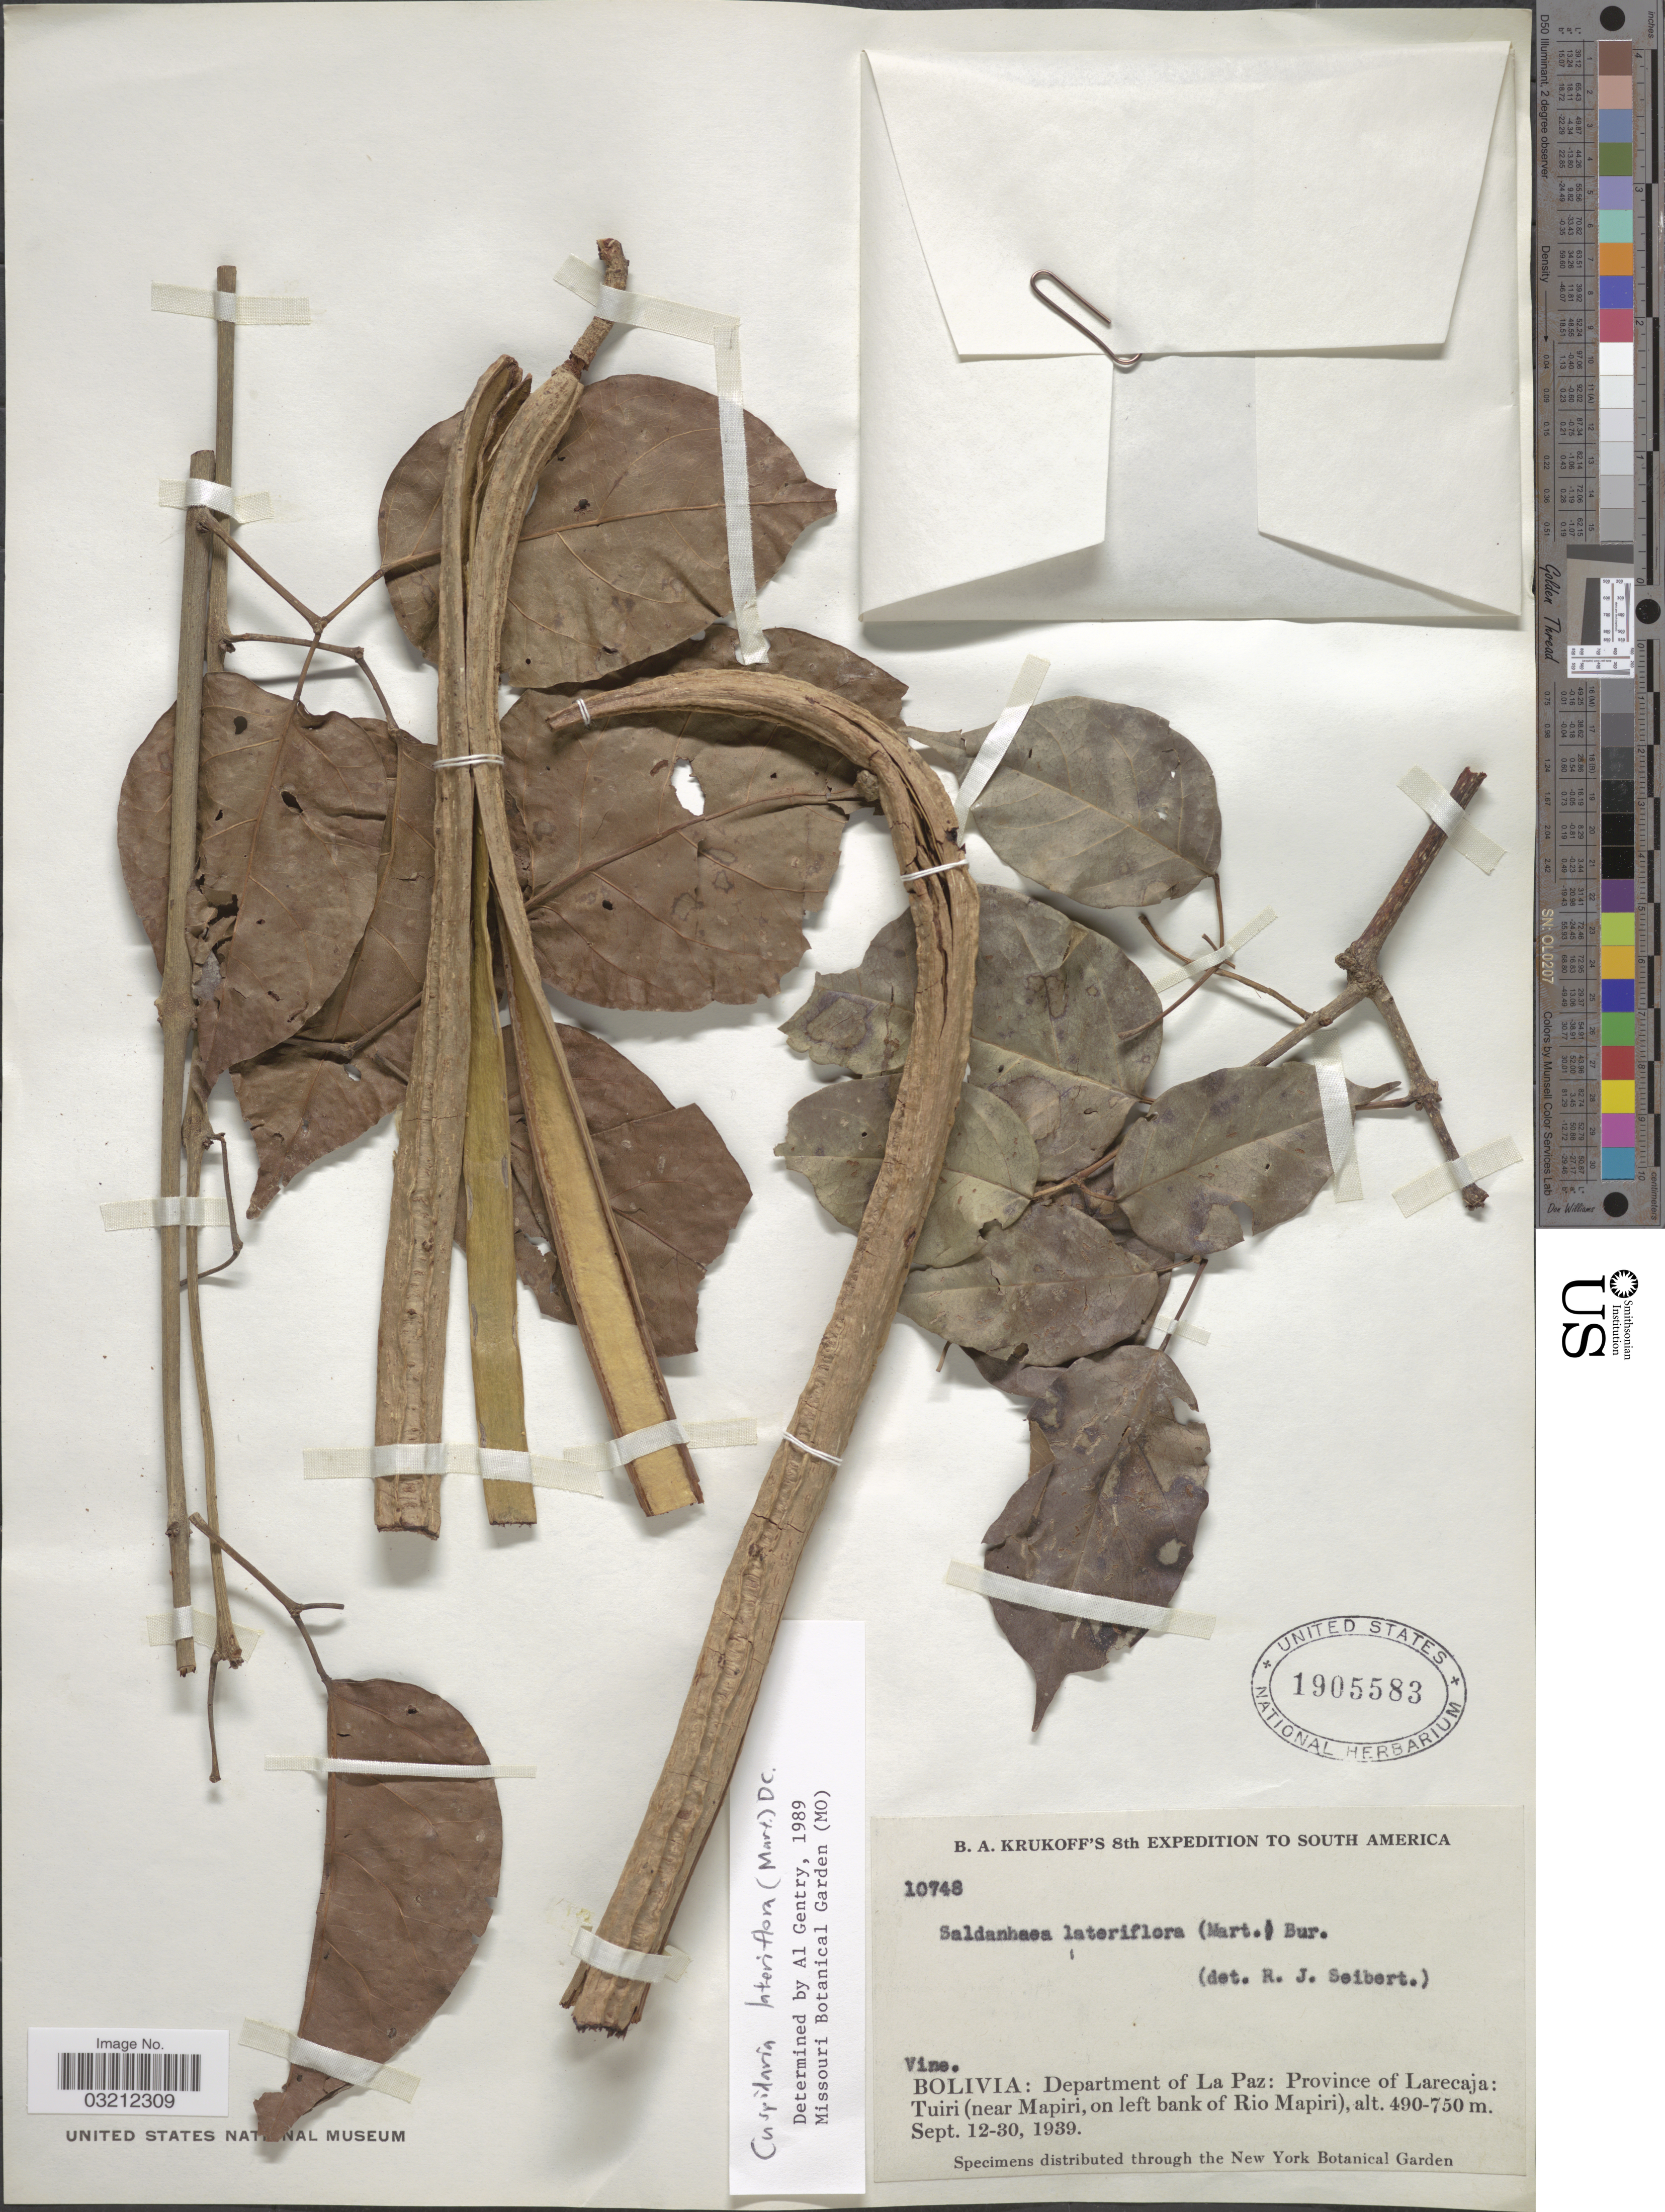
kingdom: Plantae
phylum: Tracheophyta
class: Magnoliopsida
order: Lamiales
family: Bignoniaceae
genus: Cuspidaria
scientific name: Cuspidaria lateriflora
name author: (Mart.) DC.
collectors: B. A. Krukoff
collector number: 10748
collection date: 1939-09-12/1939-09-30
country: Bolivia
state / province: La Paz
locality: Department of La Paz: Province of Larecaja: Tuiri (near Mapiri, on left bank of Rio Mapiri).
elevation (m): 490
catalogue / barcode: US 1905583